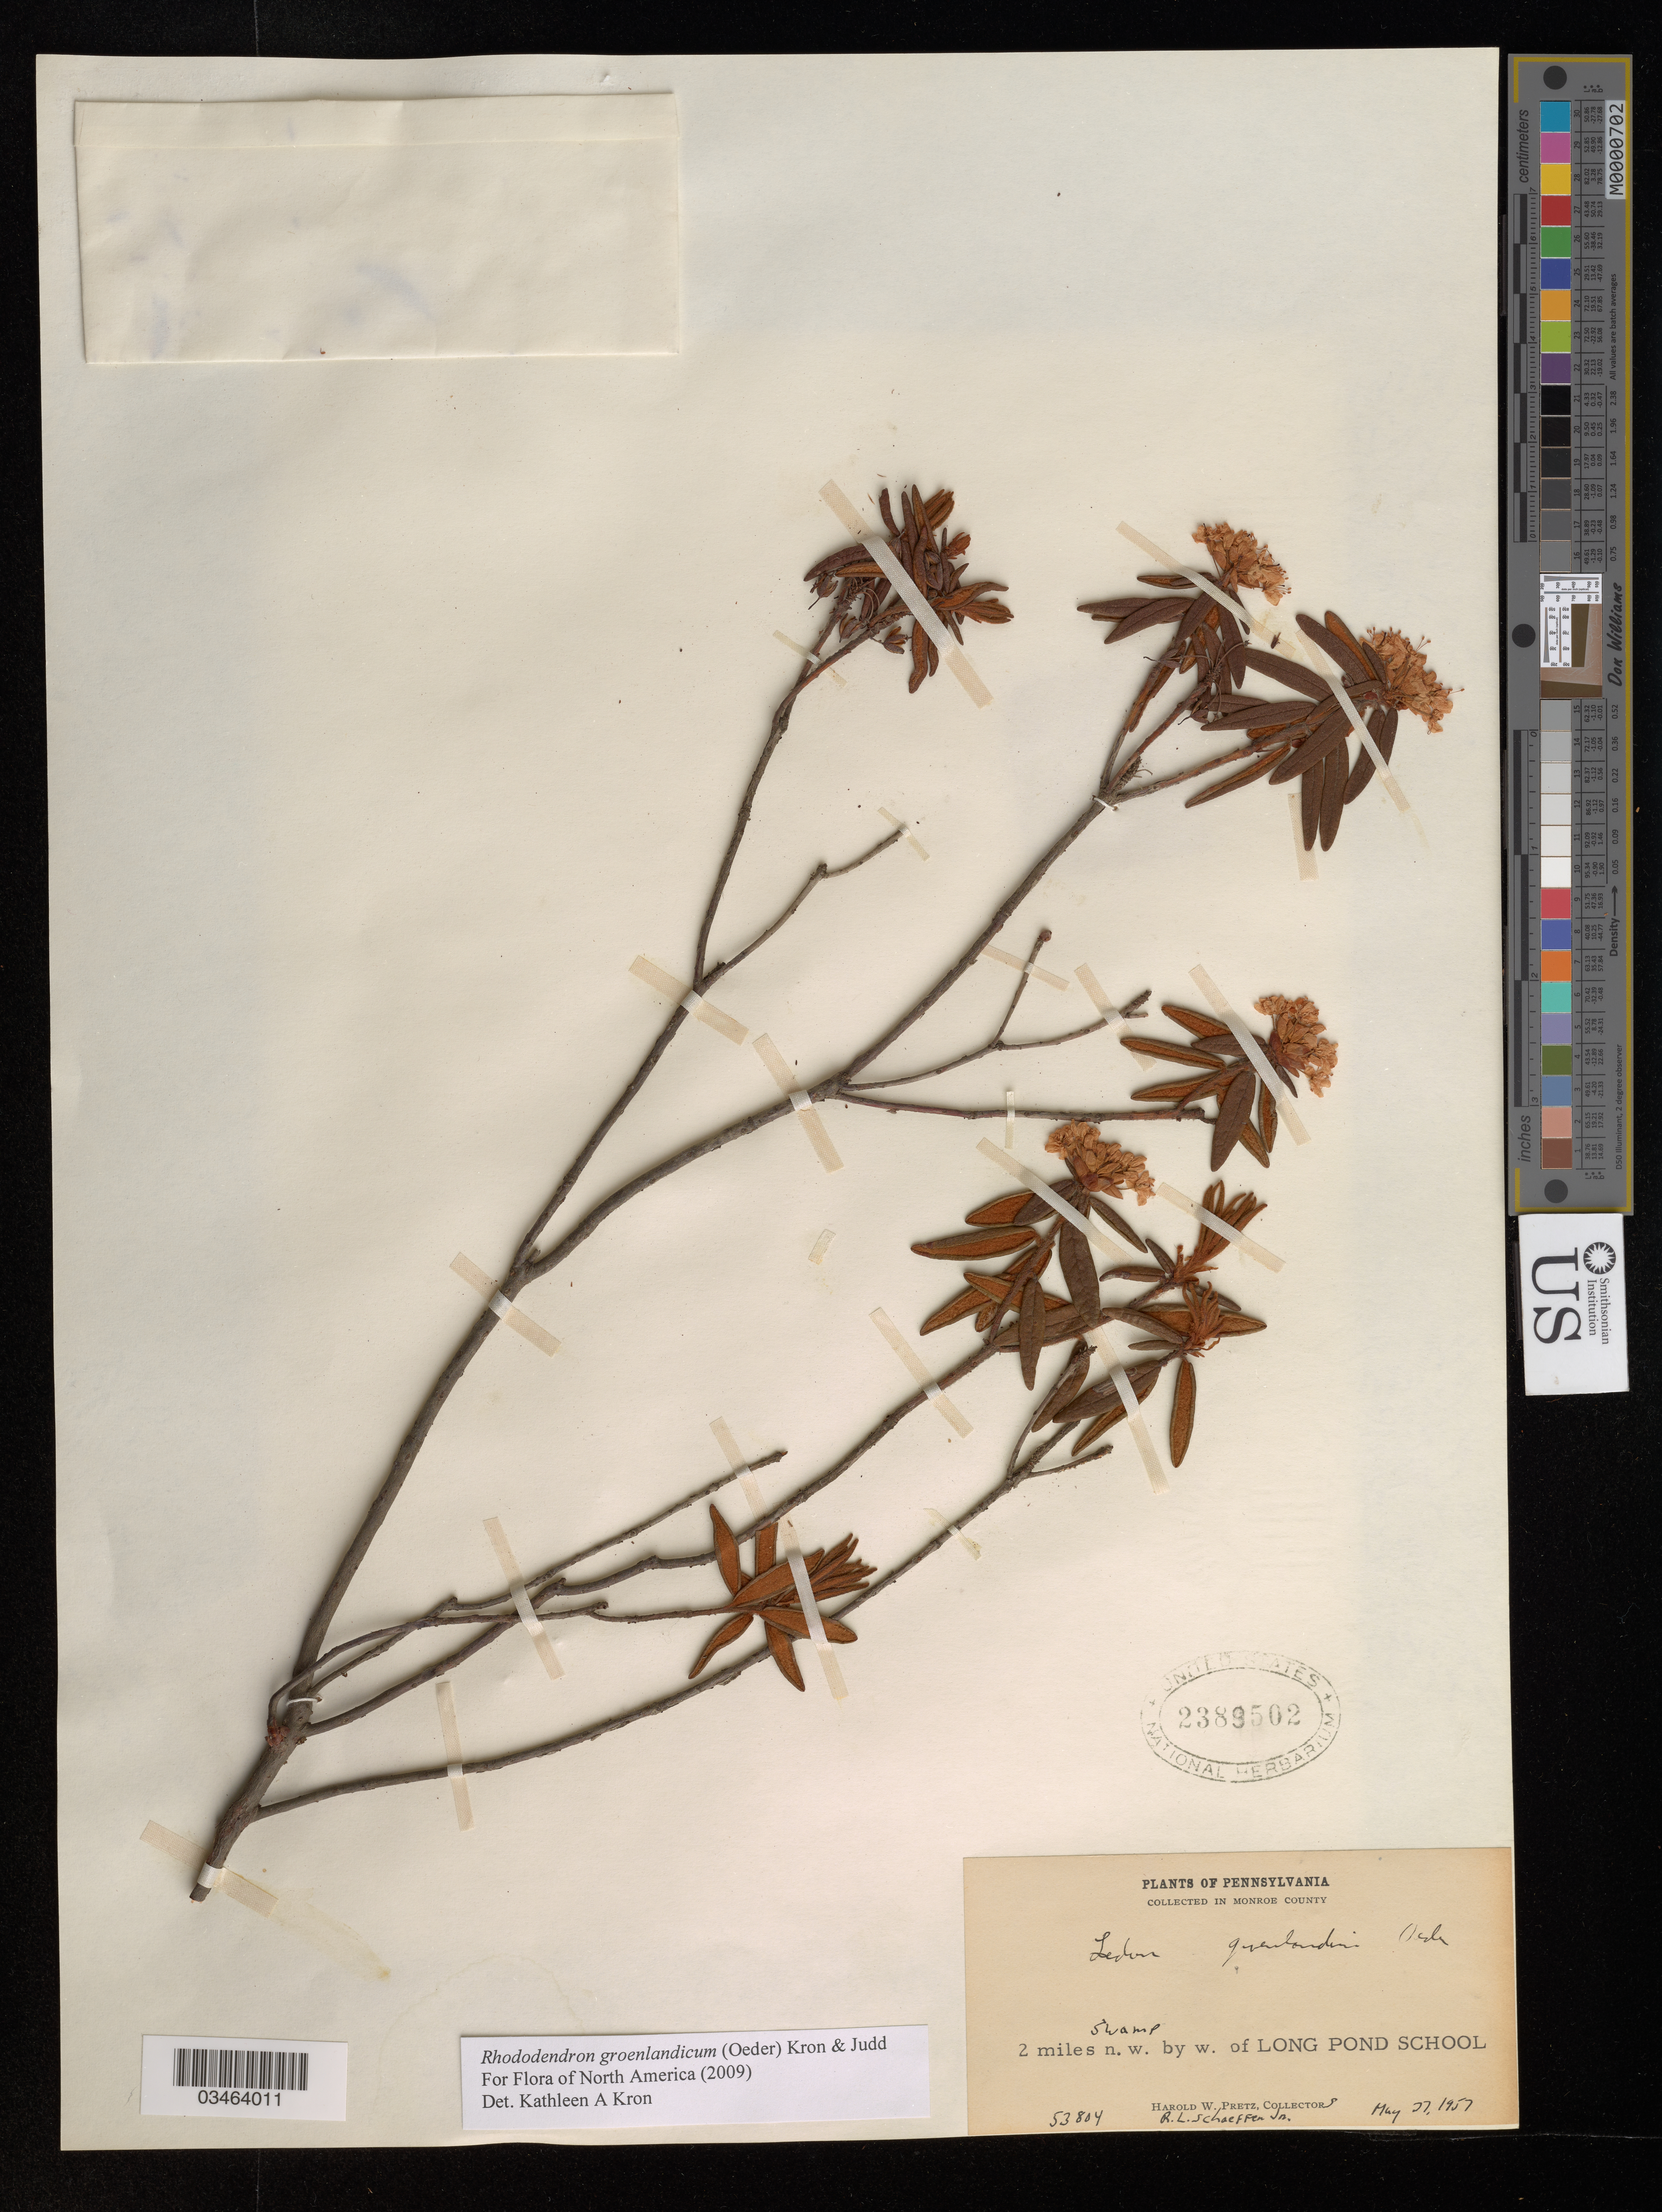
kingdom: Plantae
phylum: Tracheophyta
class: Magnoliopsida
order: Ericales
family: Ericaceae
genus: Rhododendron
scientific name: Rhododendron groenlandicum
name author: (Oeder) Kron & Judd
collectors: H. W. Pretz & R. Schaeffer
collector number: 53804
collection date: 1957-05-27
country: United States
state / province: Pennsylvania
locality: Monroe County. 2 miles n. w. by w. of Long Pond School.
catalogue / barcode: US 2389502